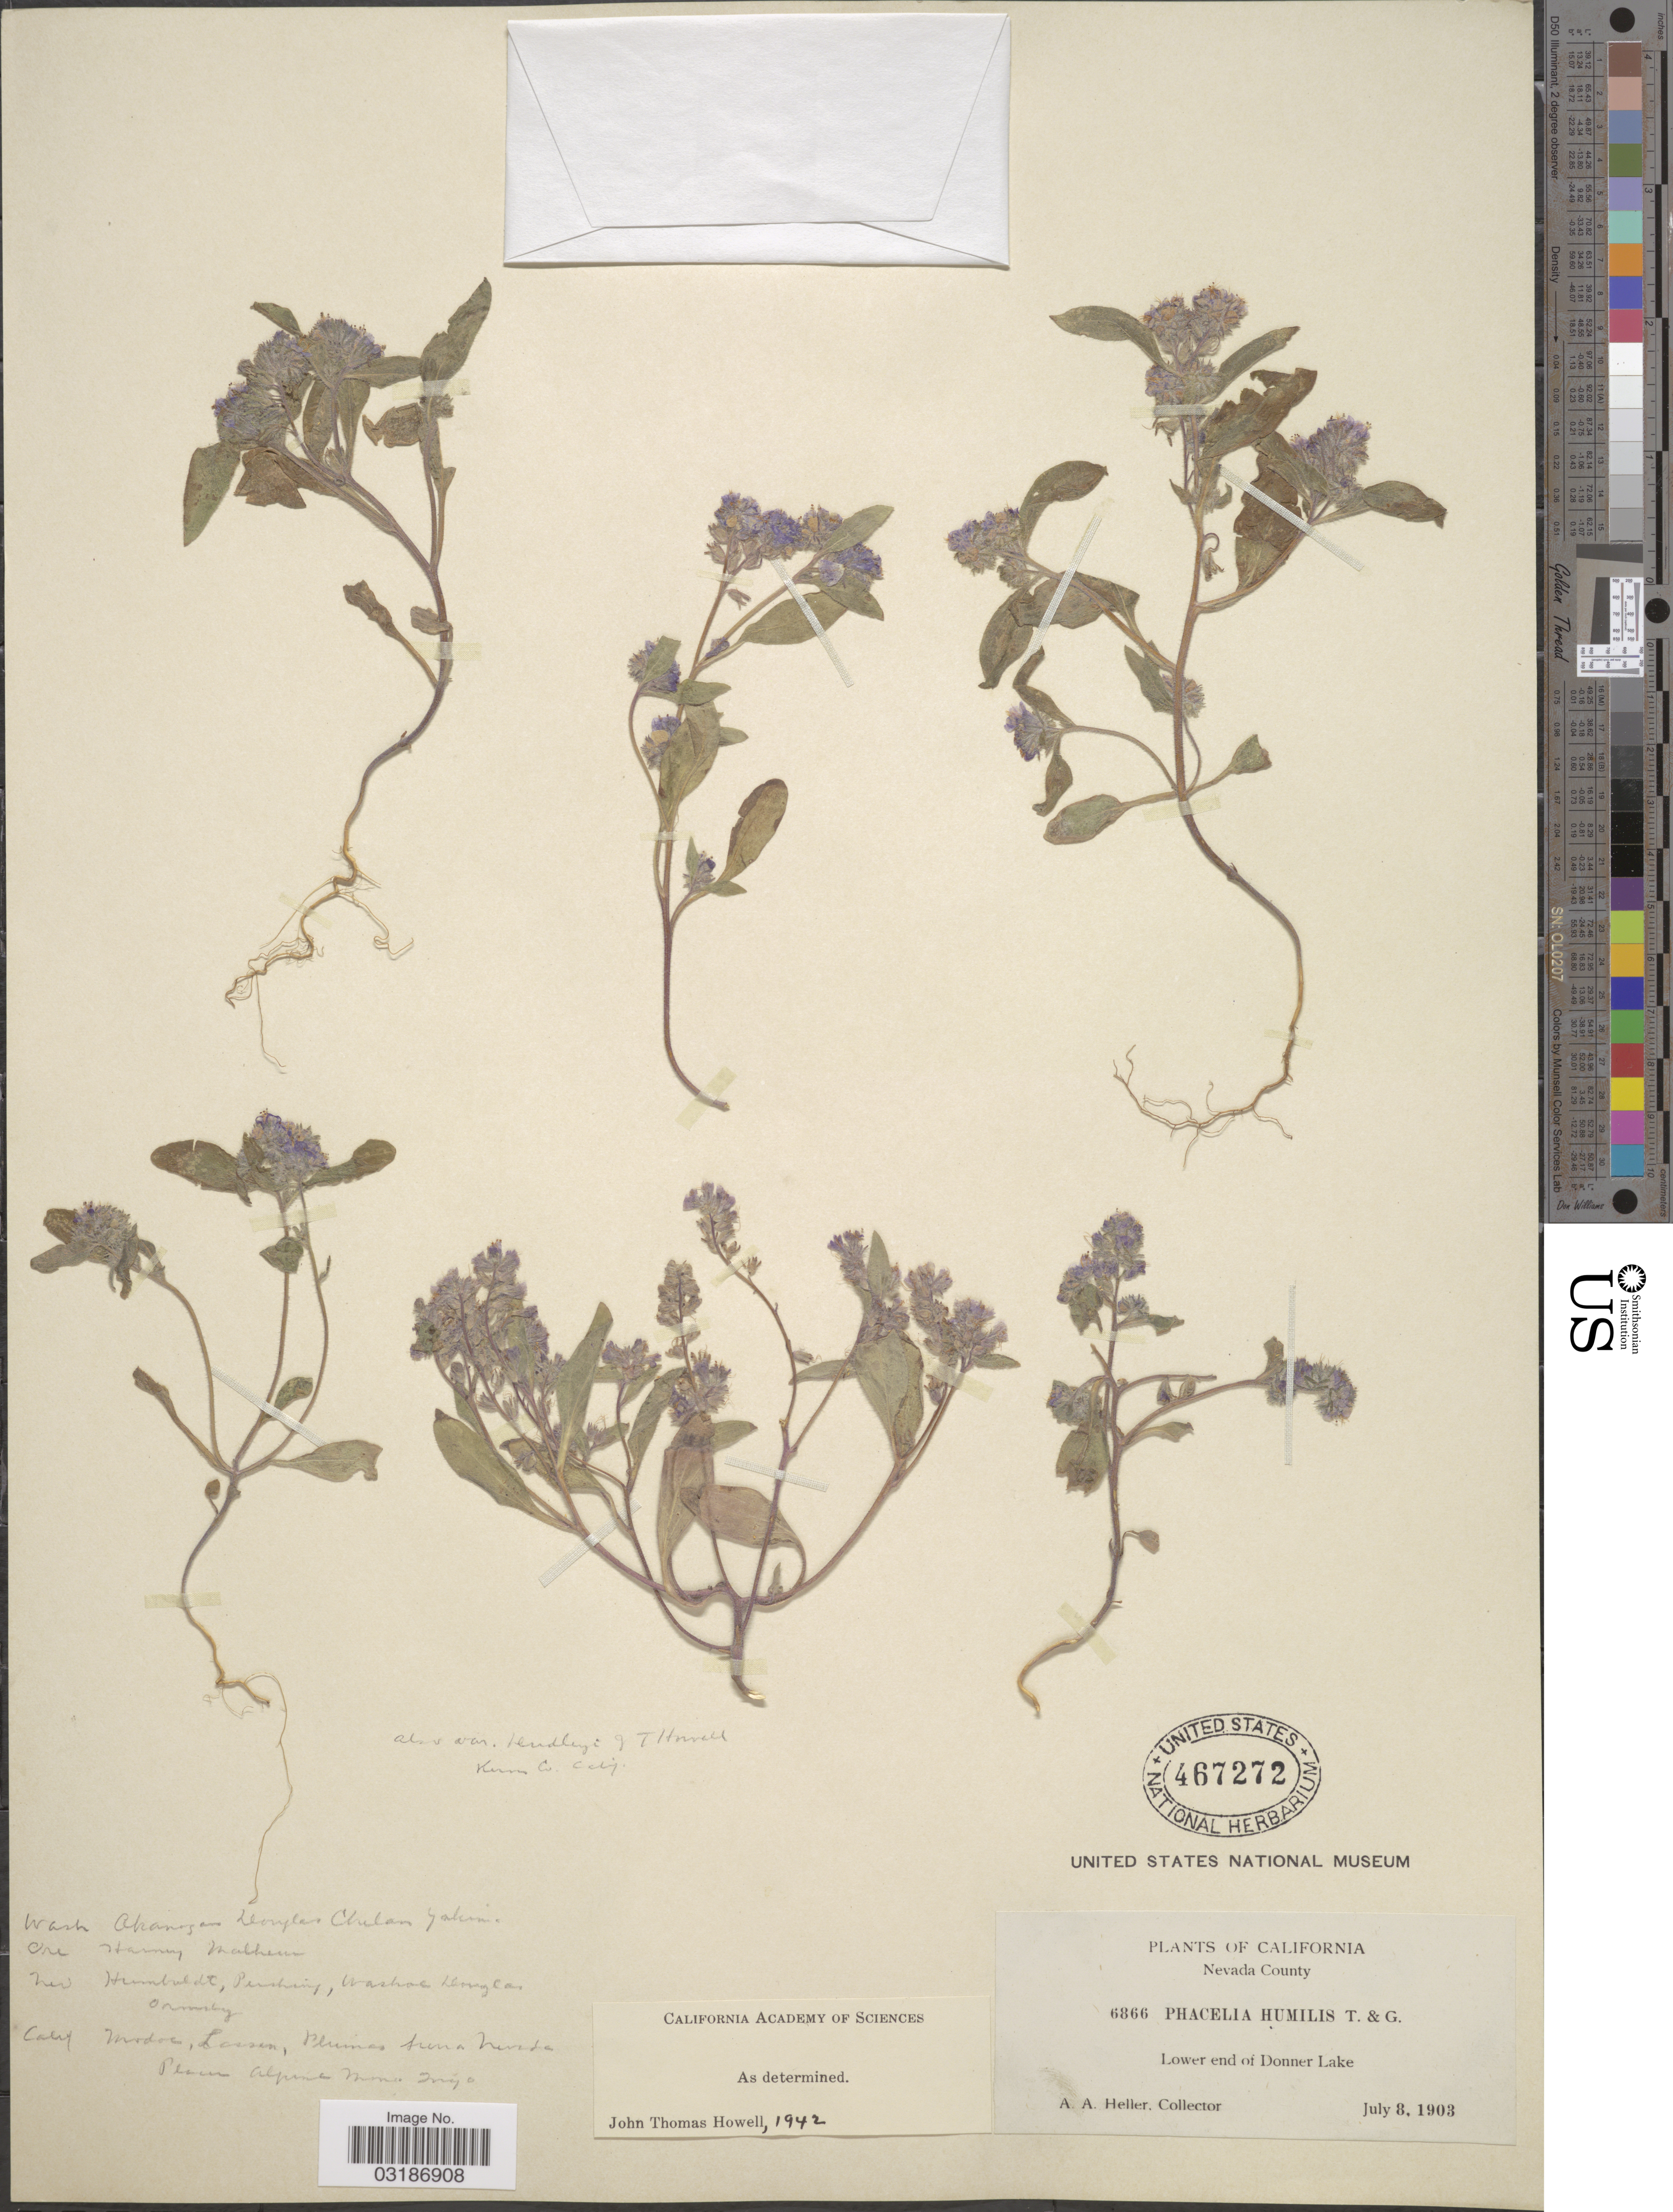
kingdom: Plantae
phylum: Tracheophyta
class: Magnoliopsida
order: Boraginales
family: Hydrophyllaceae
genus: Phacelia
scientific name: Phacelia humilis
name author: Torr. & A. Gray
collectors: A. A. Heller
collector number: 6866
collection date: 1903-07-08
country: United States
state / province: California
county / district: Nevada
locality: Nevada County. Lower end of Donner Lake.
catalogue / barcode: US 467272